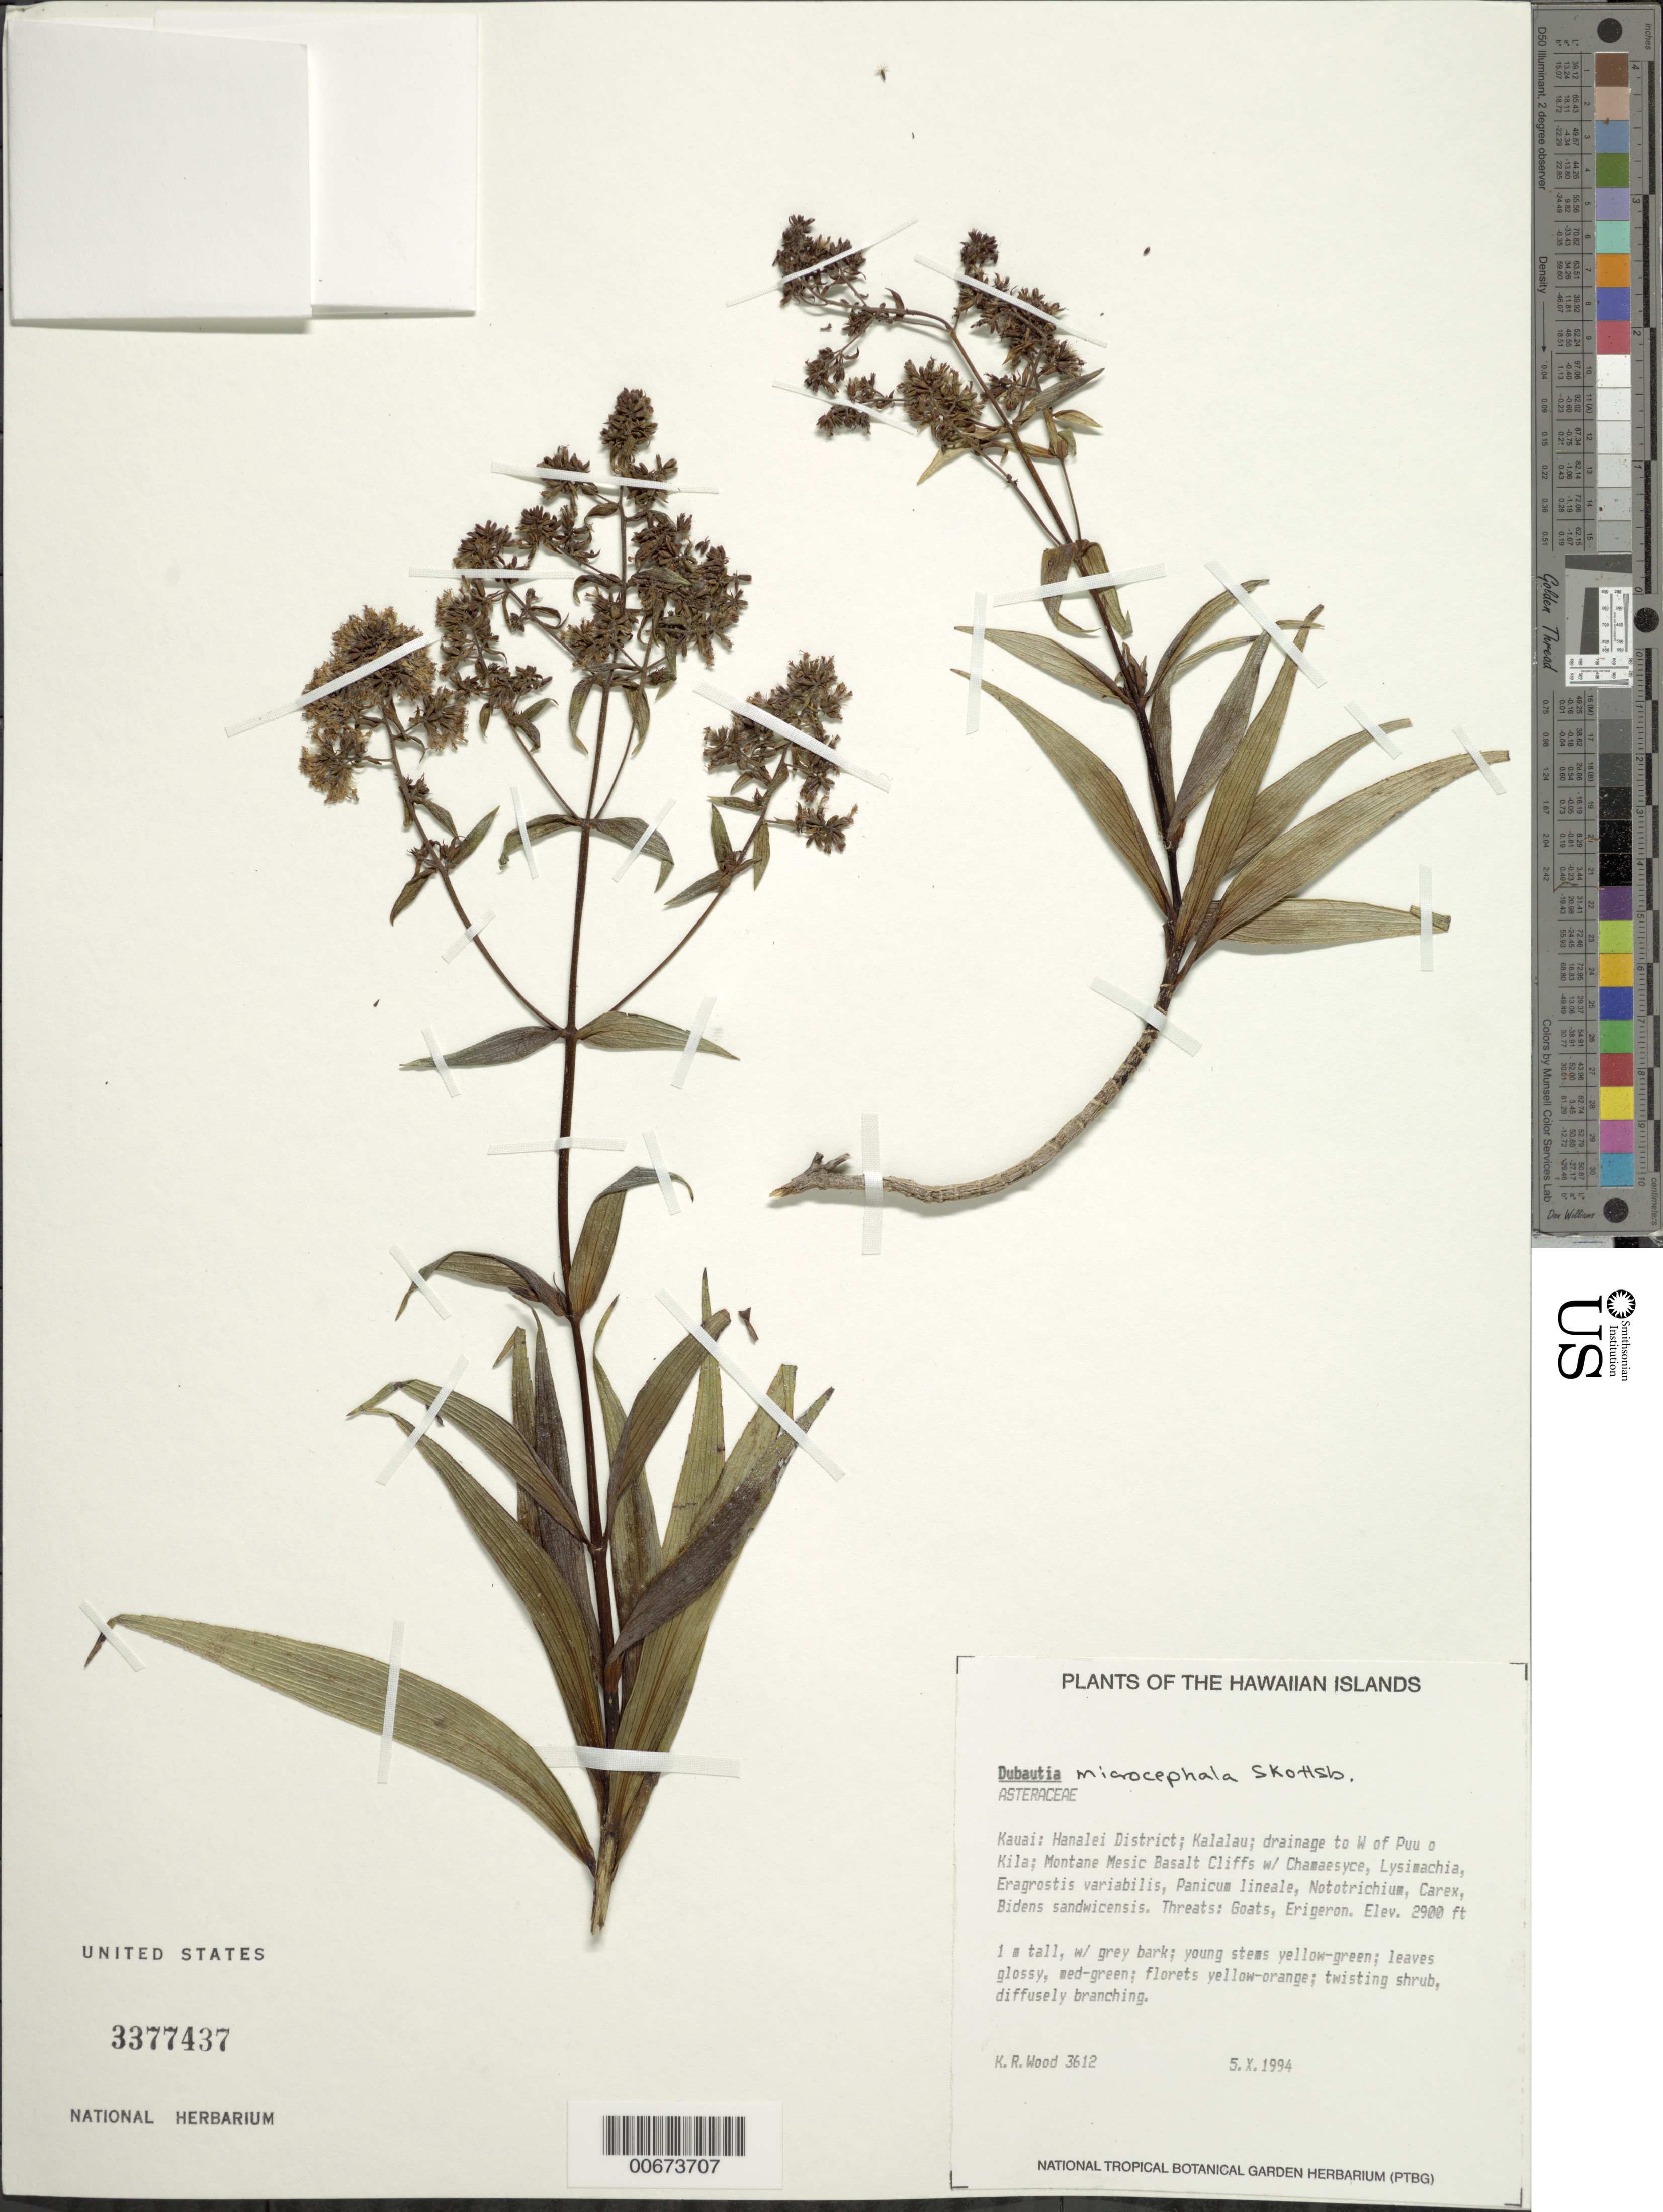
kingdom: Plantae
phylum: Tracheophyta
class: Magnoliopsida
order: Asterales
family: Asteraceae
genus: Dubautia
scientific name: Dubautia microcephala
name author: Skottsb.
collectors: K. R. Wood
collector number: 3612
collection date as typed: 5 Oct 1994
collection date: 1994-10-05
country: United States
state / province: Hawaii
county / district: Kauai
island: Kaua'i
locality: Hanalai District; Kalalau, drainage to W of Pu1u o Kila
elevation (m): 884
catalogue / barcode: US 3377437